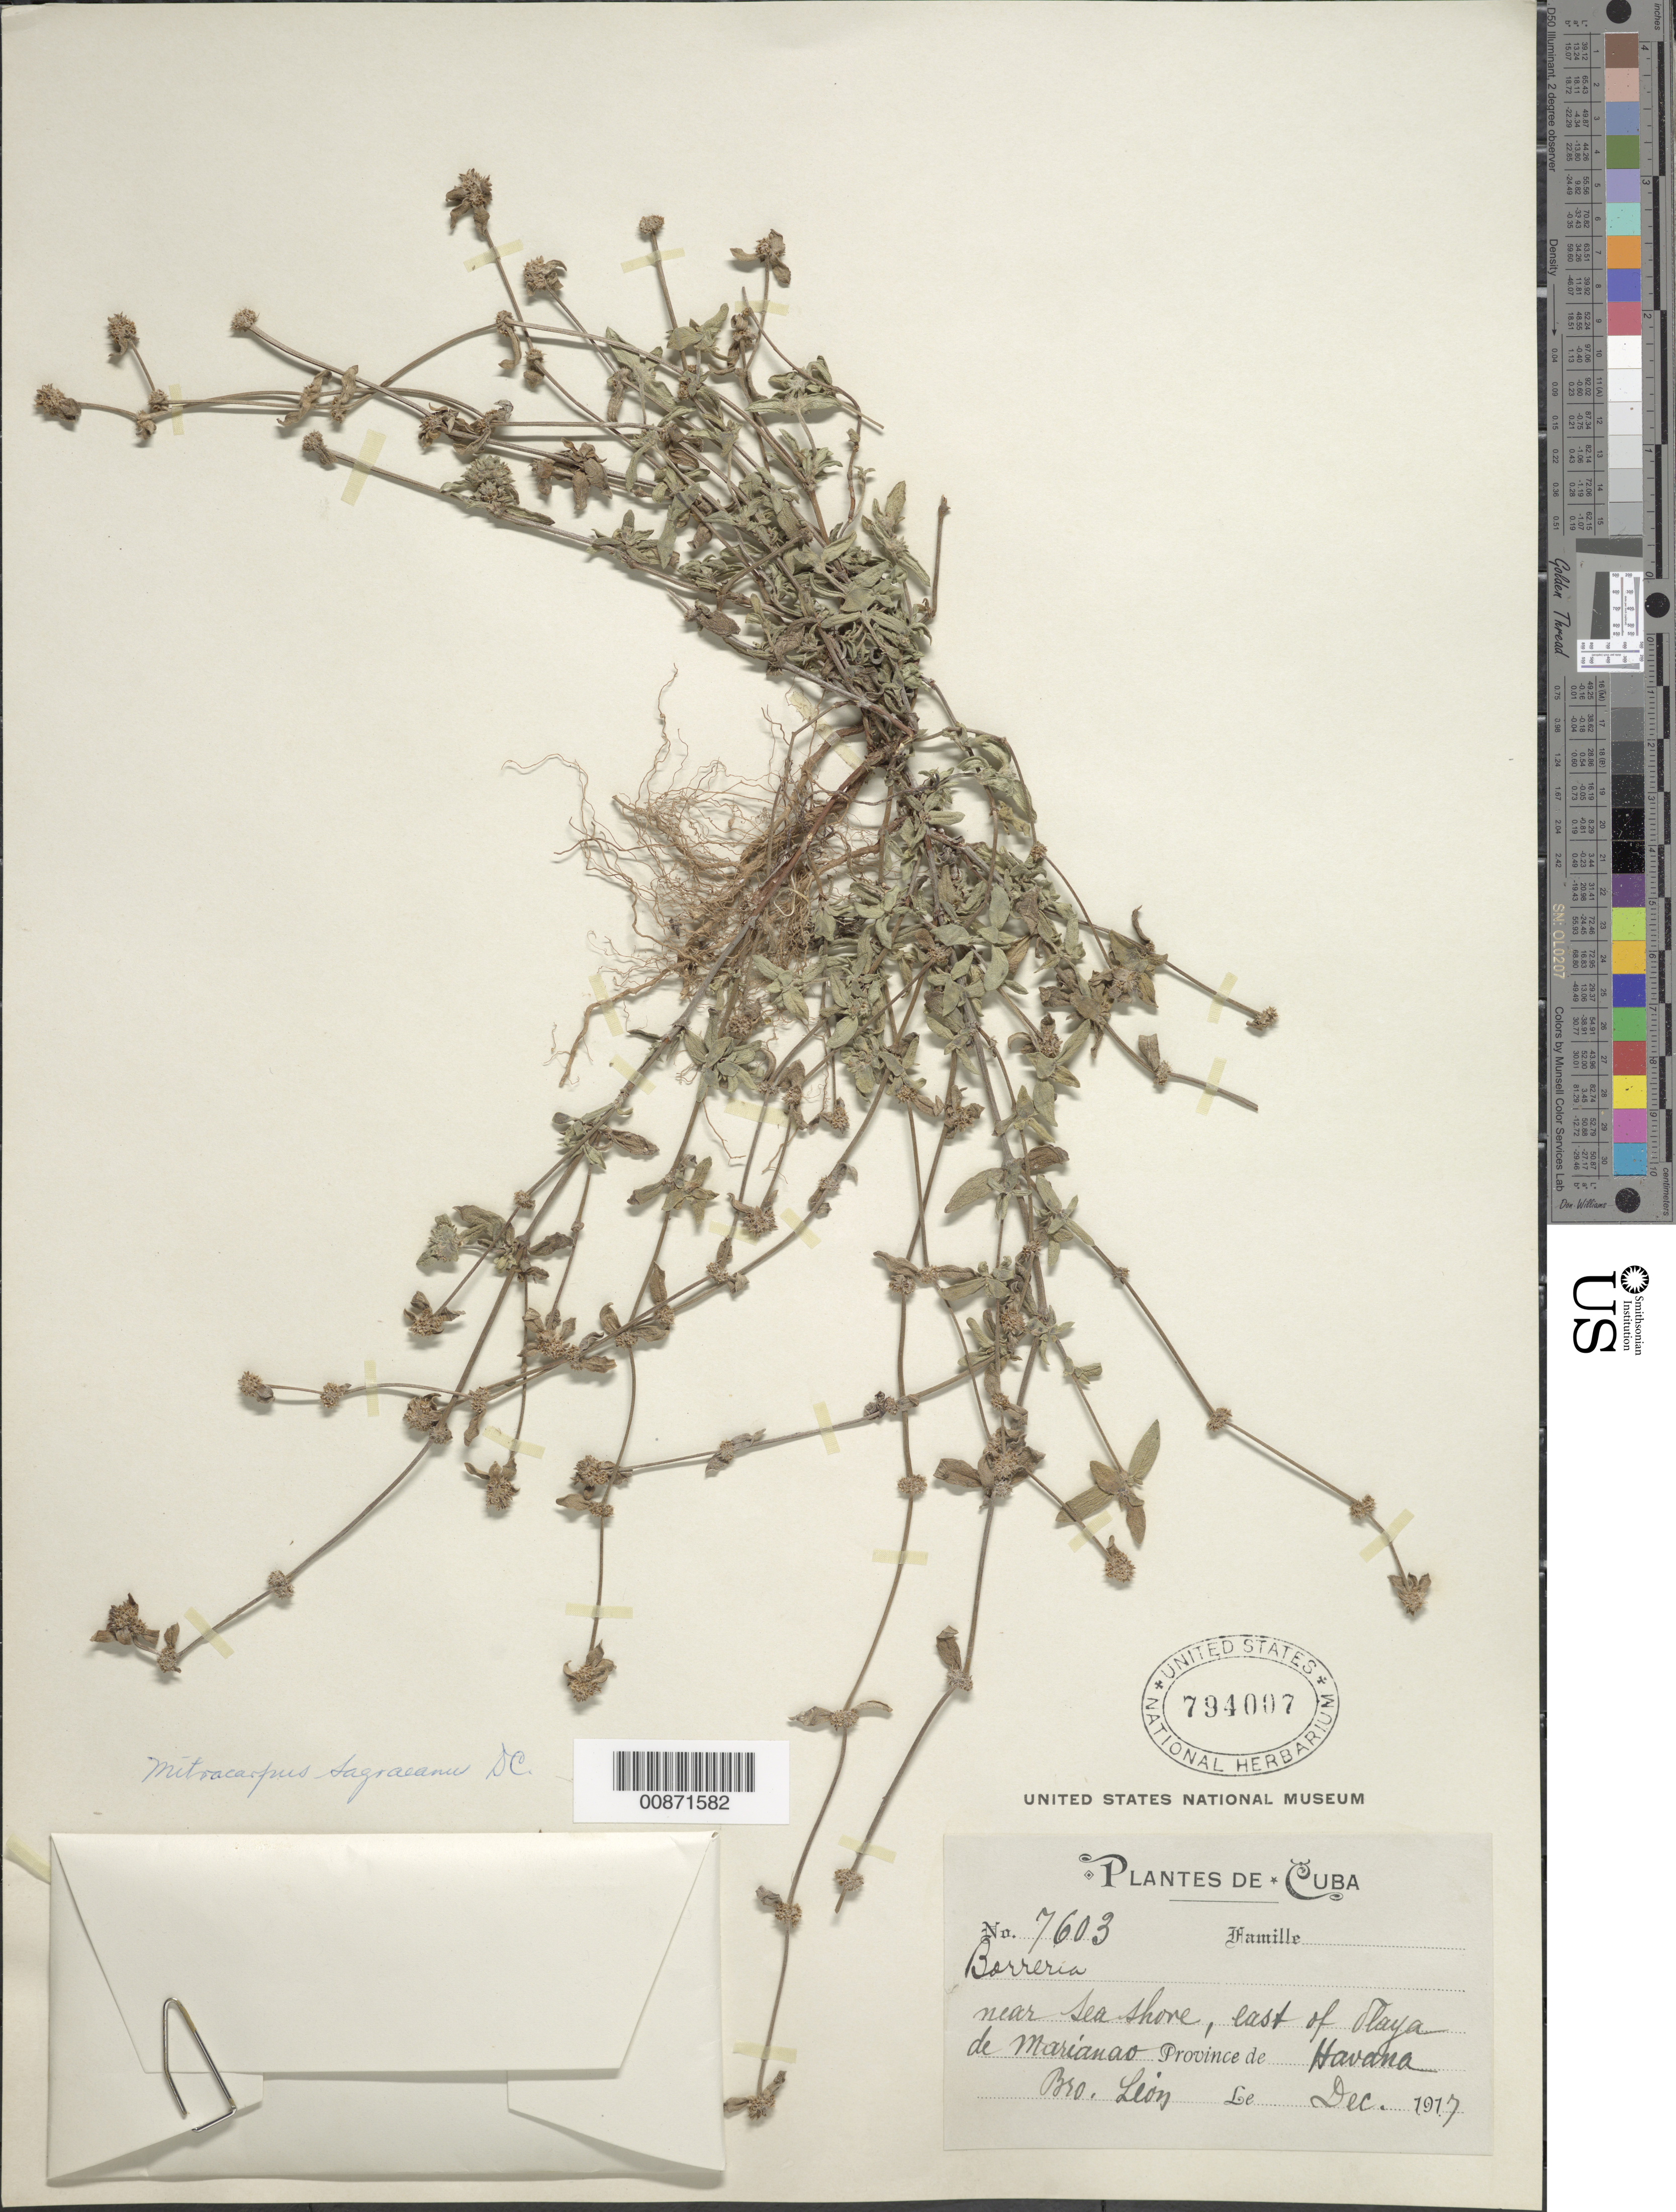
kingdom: Plantae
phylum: Tracheophyta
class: Magnoliopsida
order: Gentianales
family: Rubiaceae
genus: Mitracarpus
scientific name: Mitracarpus sagraeanus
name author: DC.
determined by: Liogier, Alain H.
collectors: Bro. León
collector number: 7603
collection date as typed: Dec 1917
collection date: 1917-12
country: Cuba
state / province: La Habana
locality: Near sea, east of Playa de Marianao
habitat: Near seashore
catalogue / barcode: US 794007